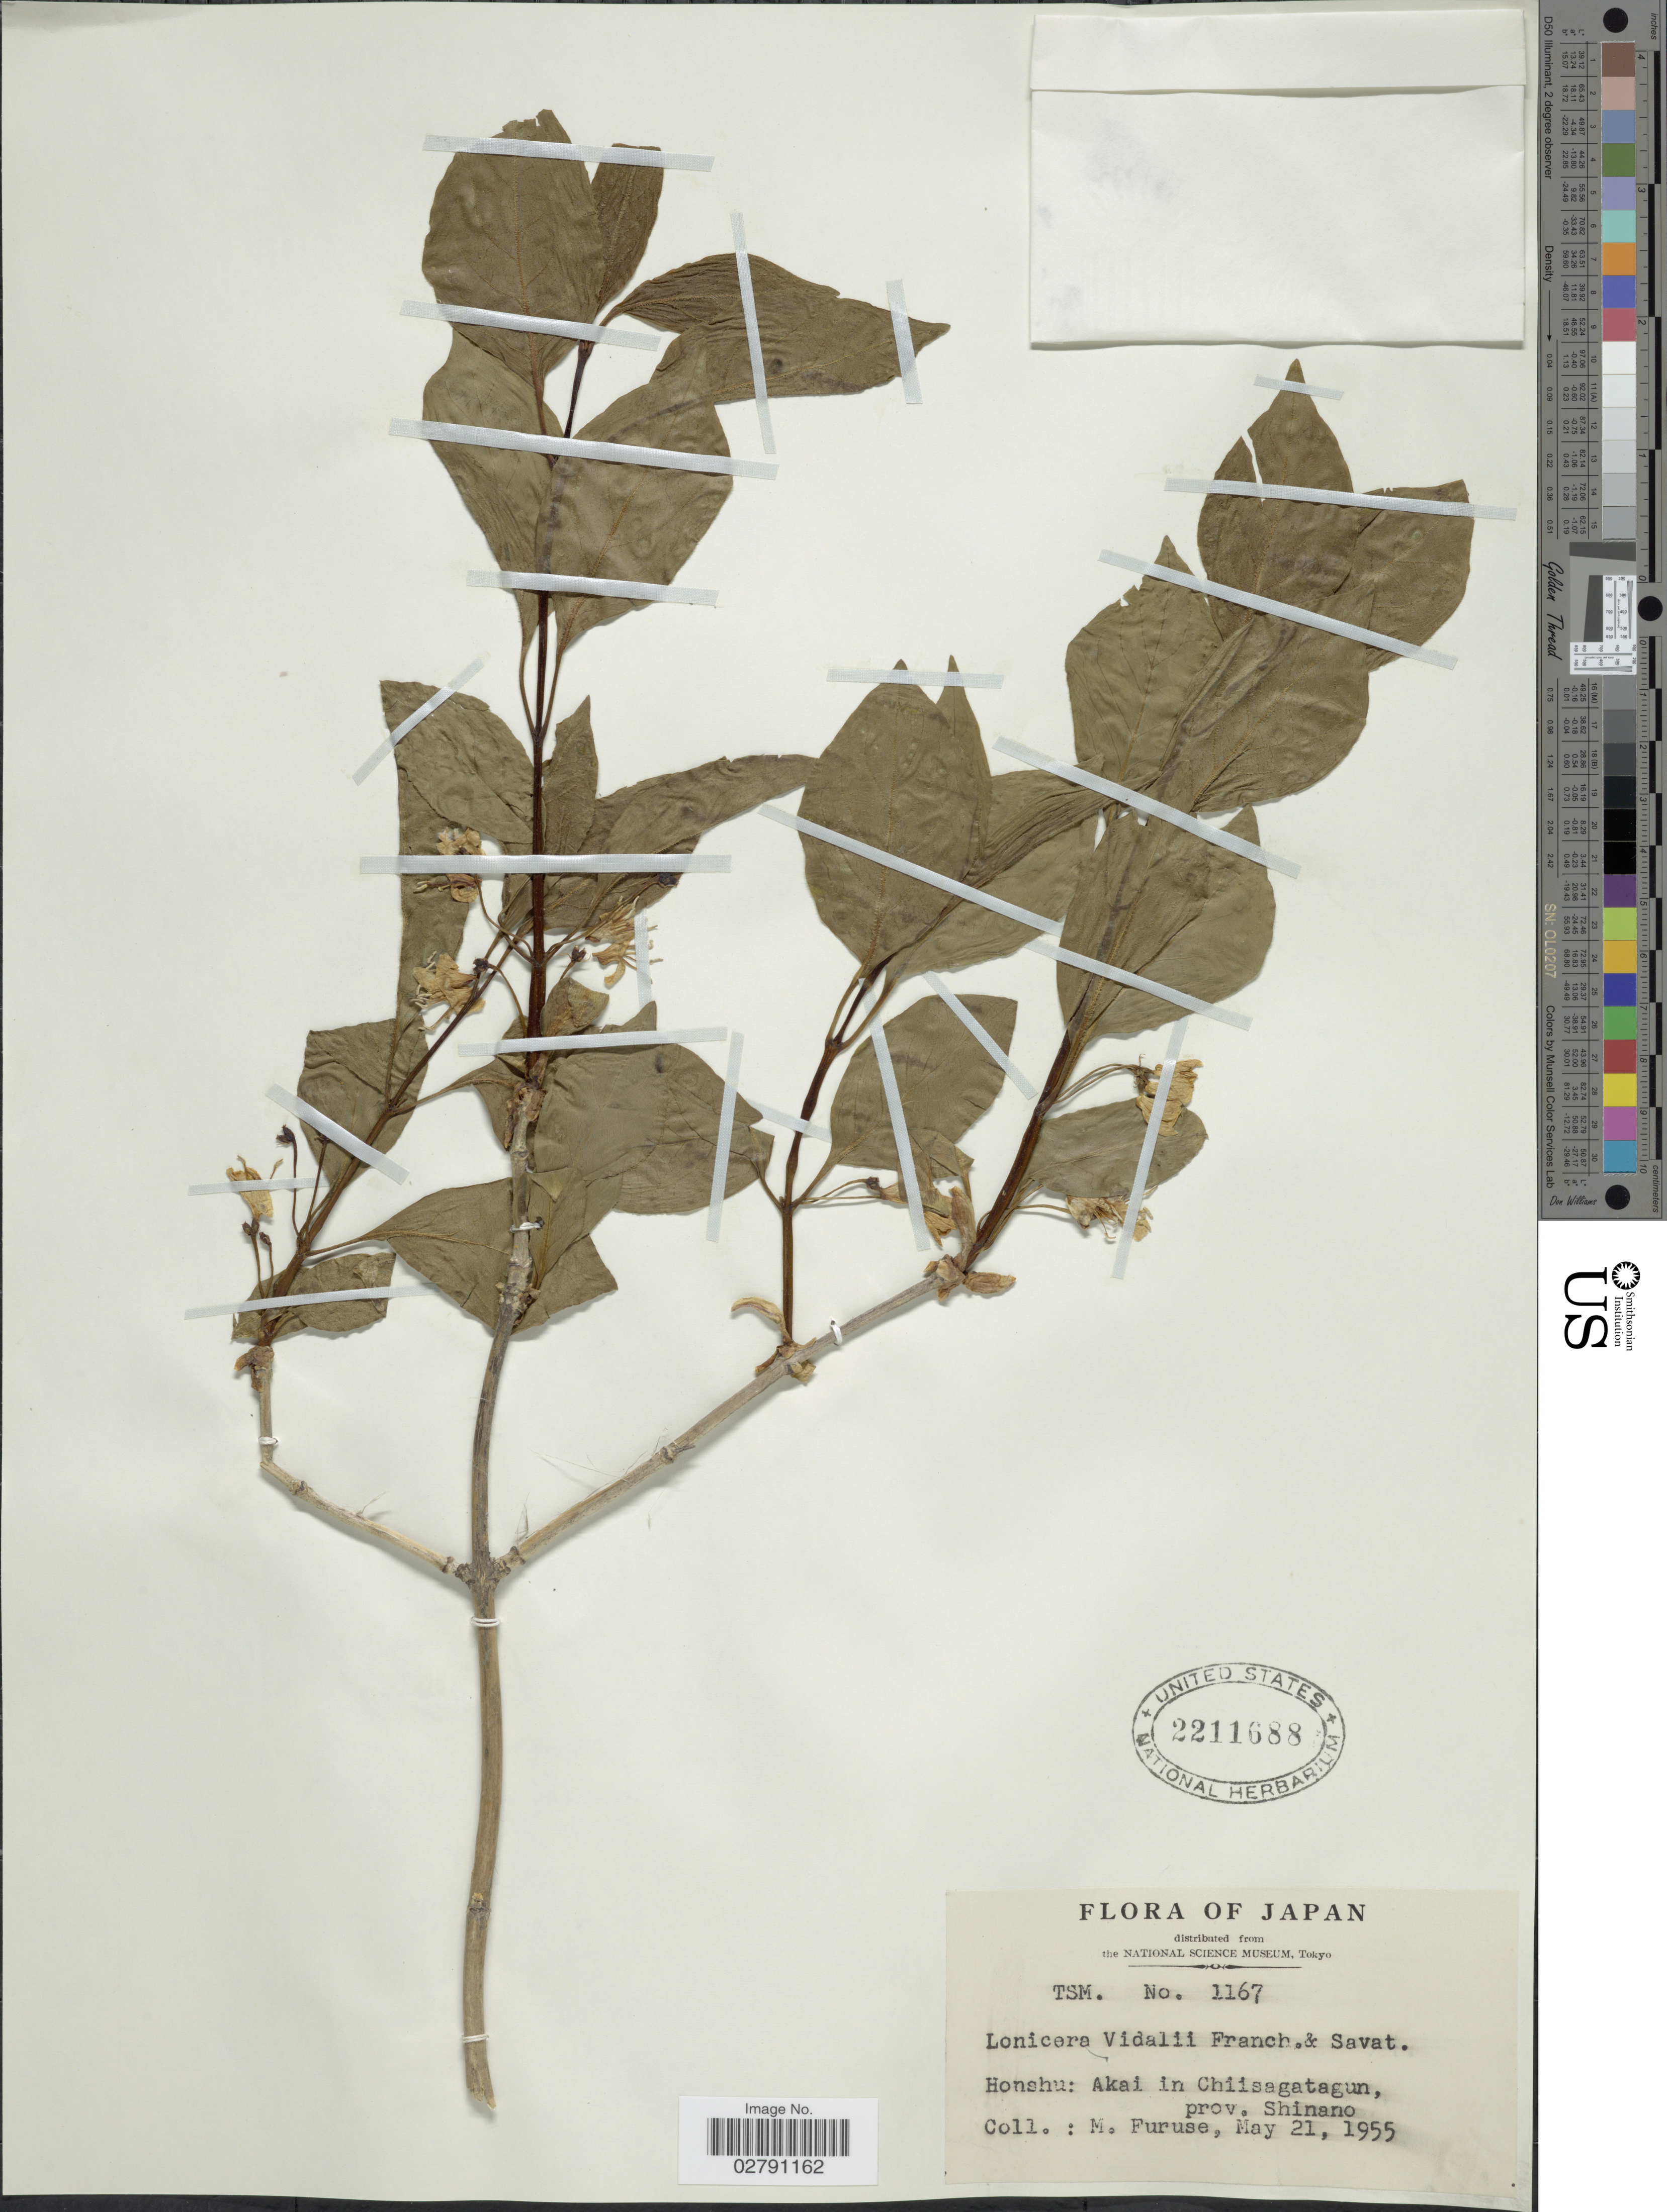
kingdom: Plantae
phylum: Tracheophyta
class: Magnoliopsida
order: Dipsacales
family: Caprifoliaceae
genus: Lonicera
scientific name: Lonicera vidalii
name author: Franch. & Sav.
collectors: M. Furuse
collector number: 1167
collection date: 1955-05-21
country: Japan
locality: Honshu: Akai in Chiisagatagun, prov. Shinano.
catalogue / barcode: US 2211688